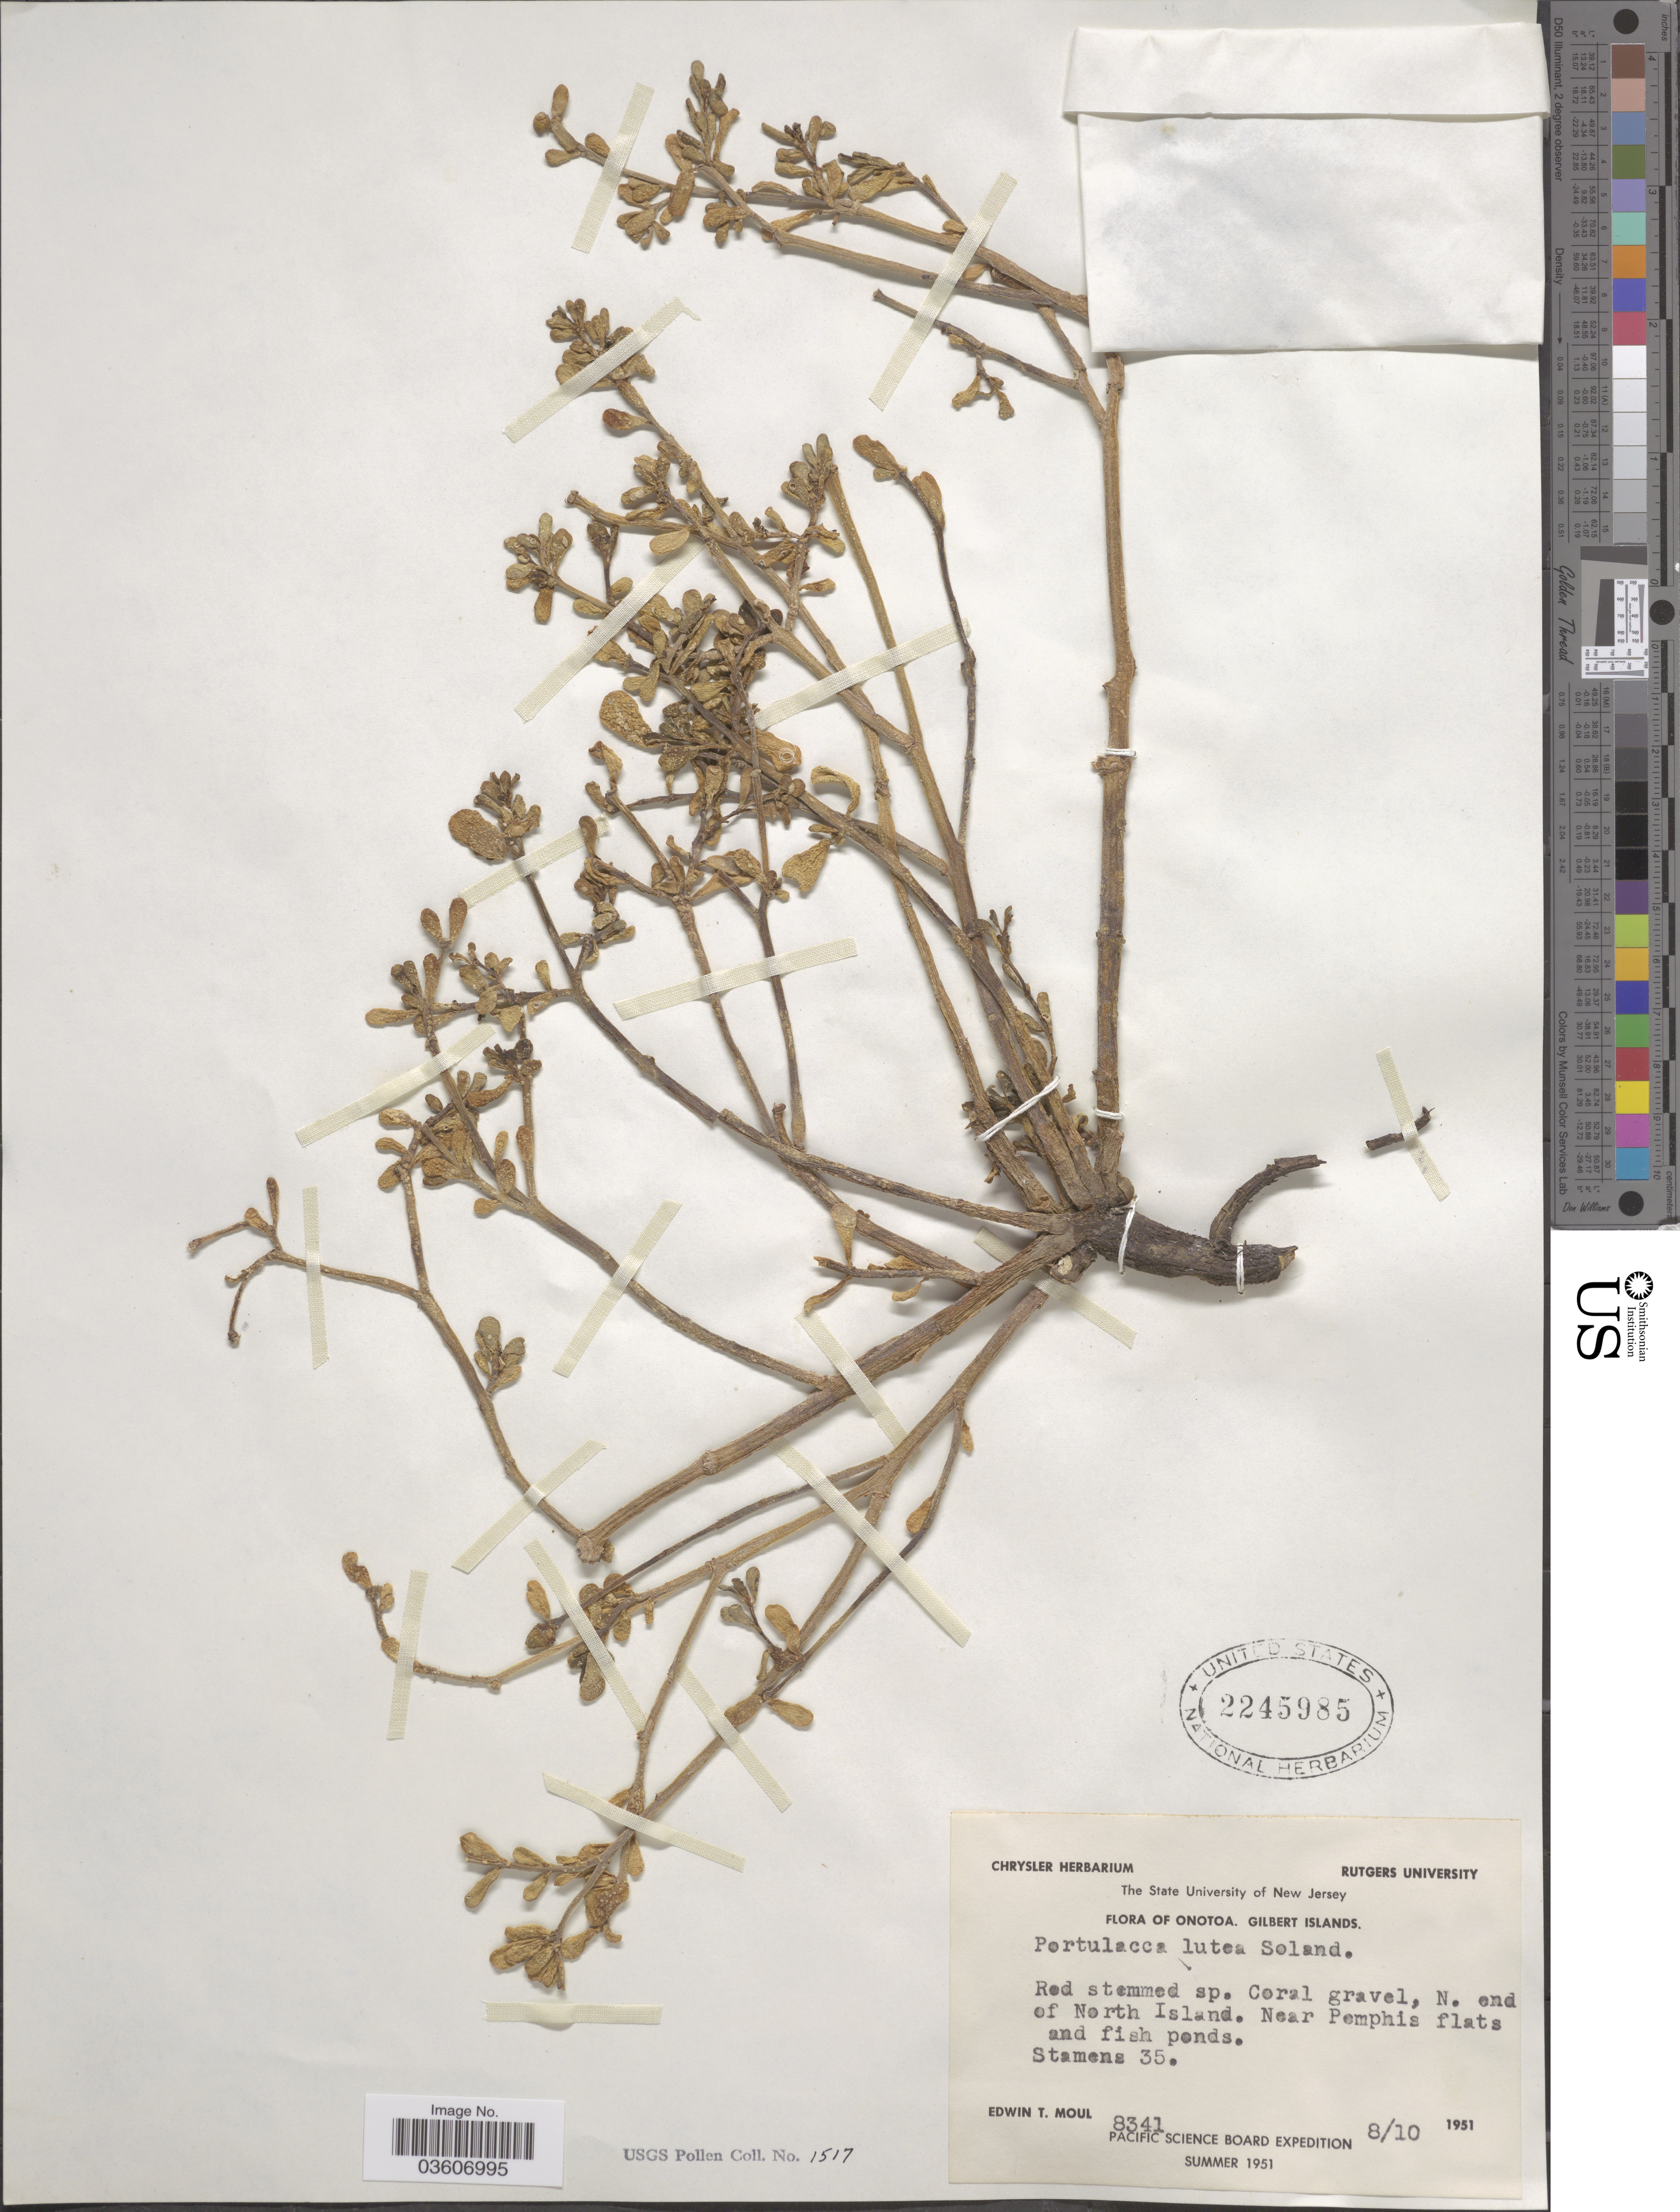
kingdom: Plantae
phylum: Tracheophyta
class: Magnoliopsida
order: Caryophyllales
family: Portulacaceae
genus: Portulaca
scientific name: Portulaca lutea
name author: Sol. ex G. Forst.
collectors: E. T. Moul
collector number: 8341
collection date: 1951-10-08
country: Kiribati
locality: Onotoa. Gilbert Islands. Coral gravel, N. end of North Island. Near Pemphis flats and fish ponds.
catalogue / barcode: US 2245985